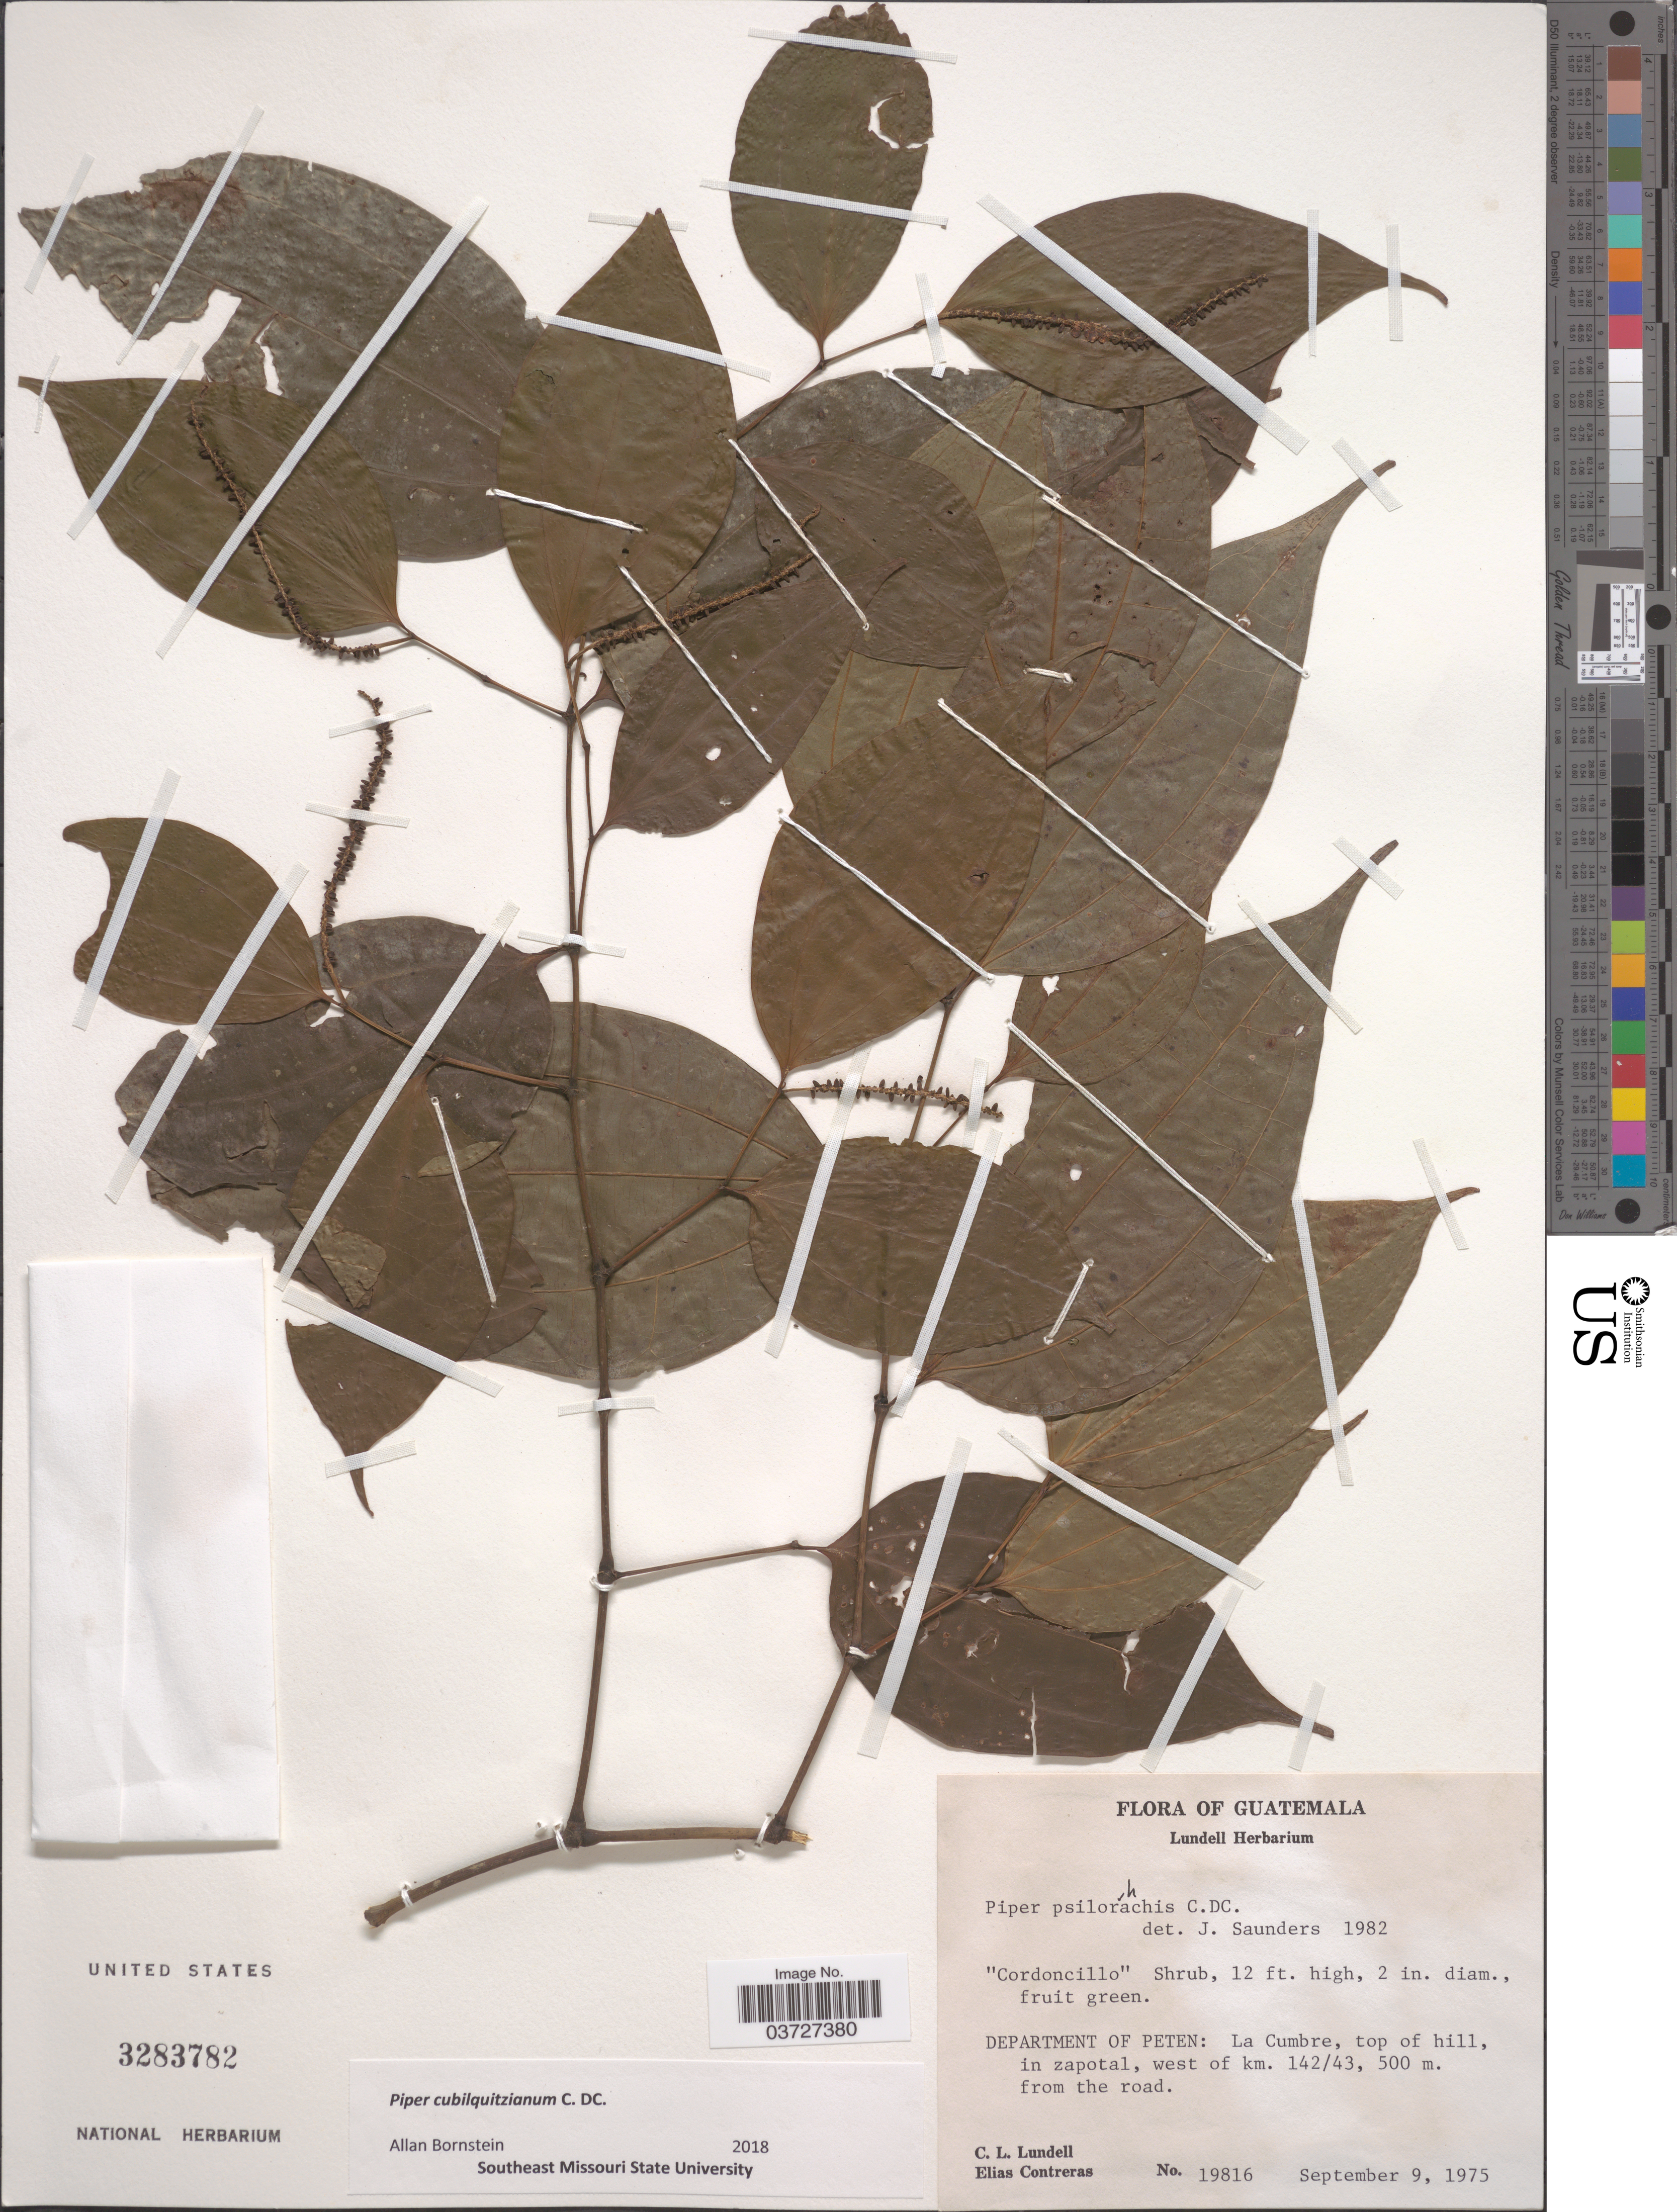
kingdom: Plantae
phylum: Tracheophyta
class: Magnoliopsida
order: Piperales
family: Piperaceae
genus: Piper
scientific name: Piper cubilquitzianum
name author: C. DC.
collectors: C. L. Lundell & E. Contreras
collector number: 19816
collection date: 1975-09-09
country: Guatemala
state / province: El Peten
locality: Department of Peten: La Cumbre, top of hill, in zapotal, west of km. 142/43,. 500 m. from the road.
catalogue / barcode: US 3283782